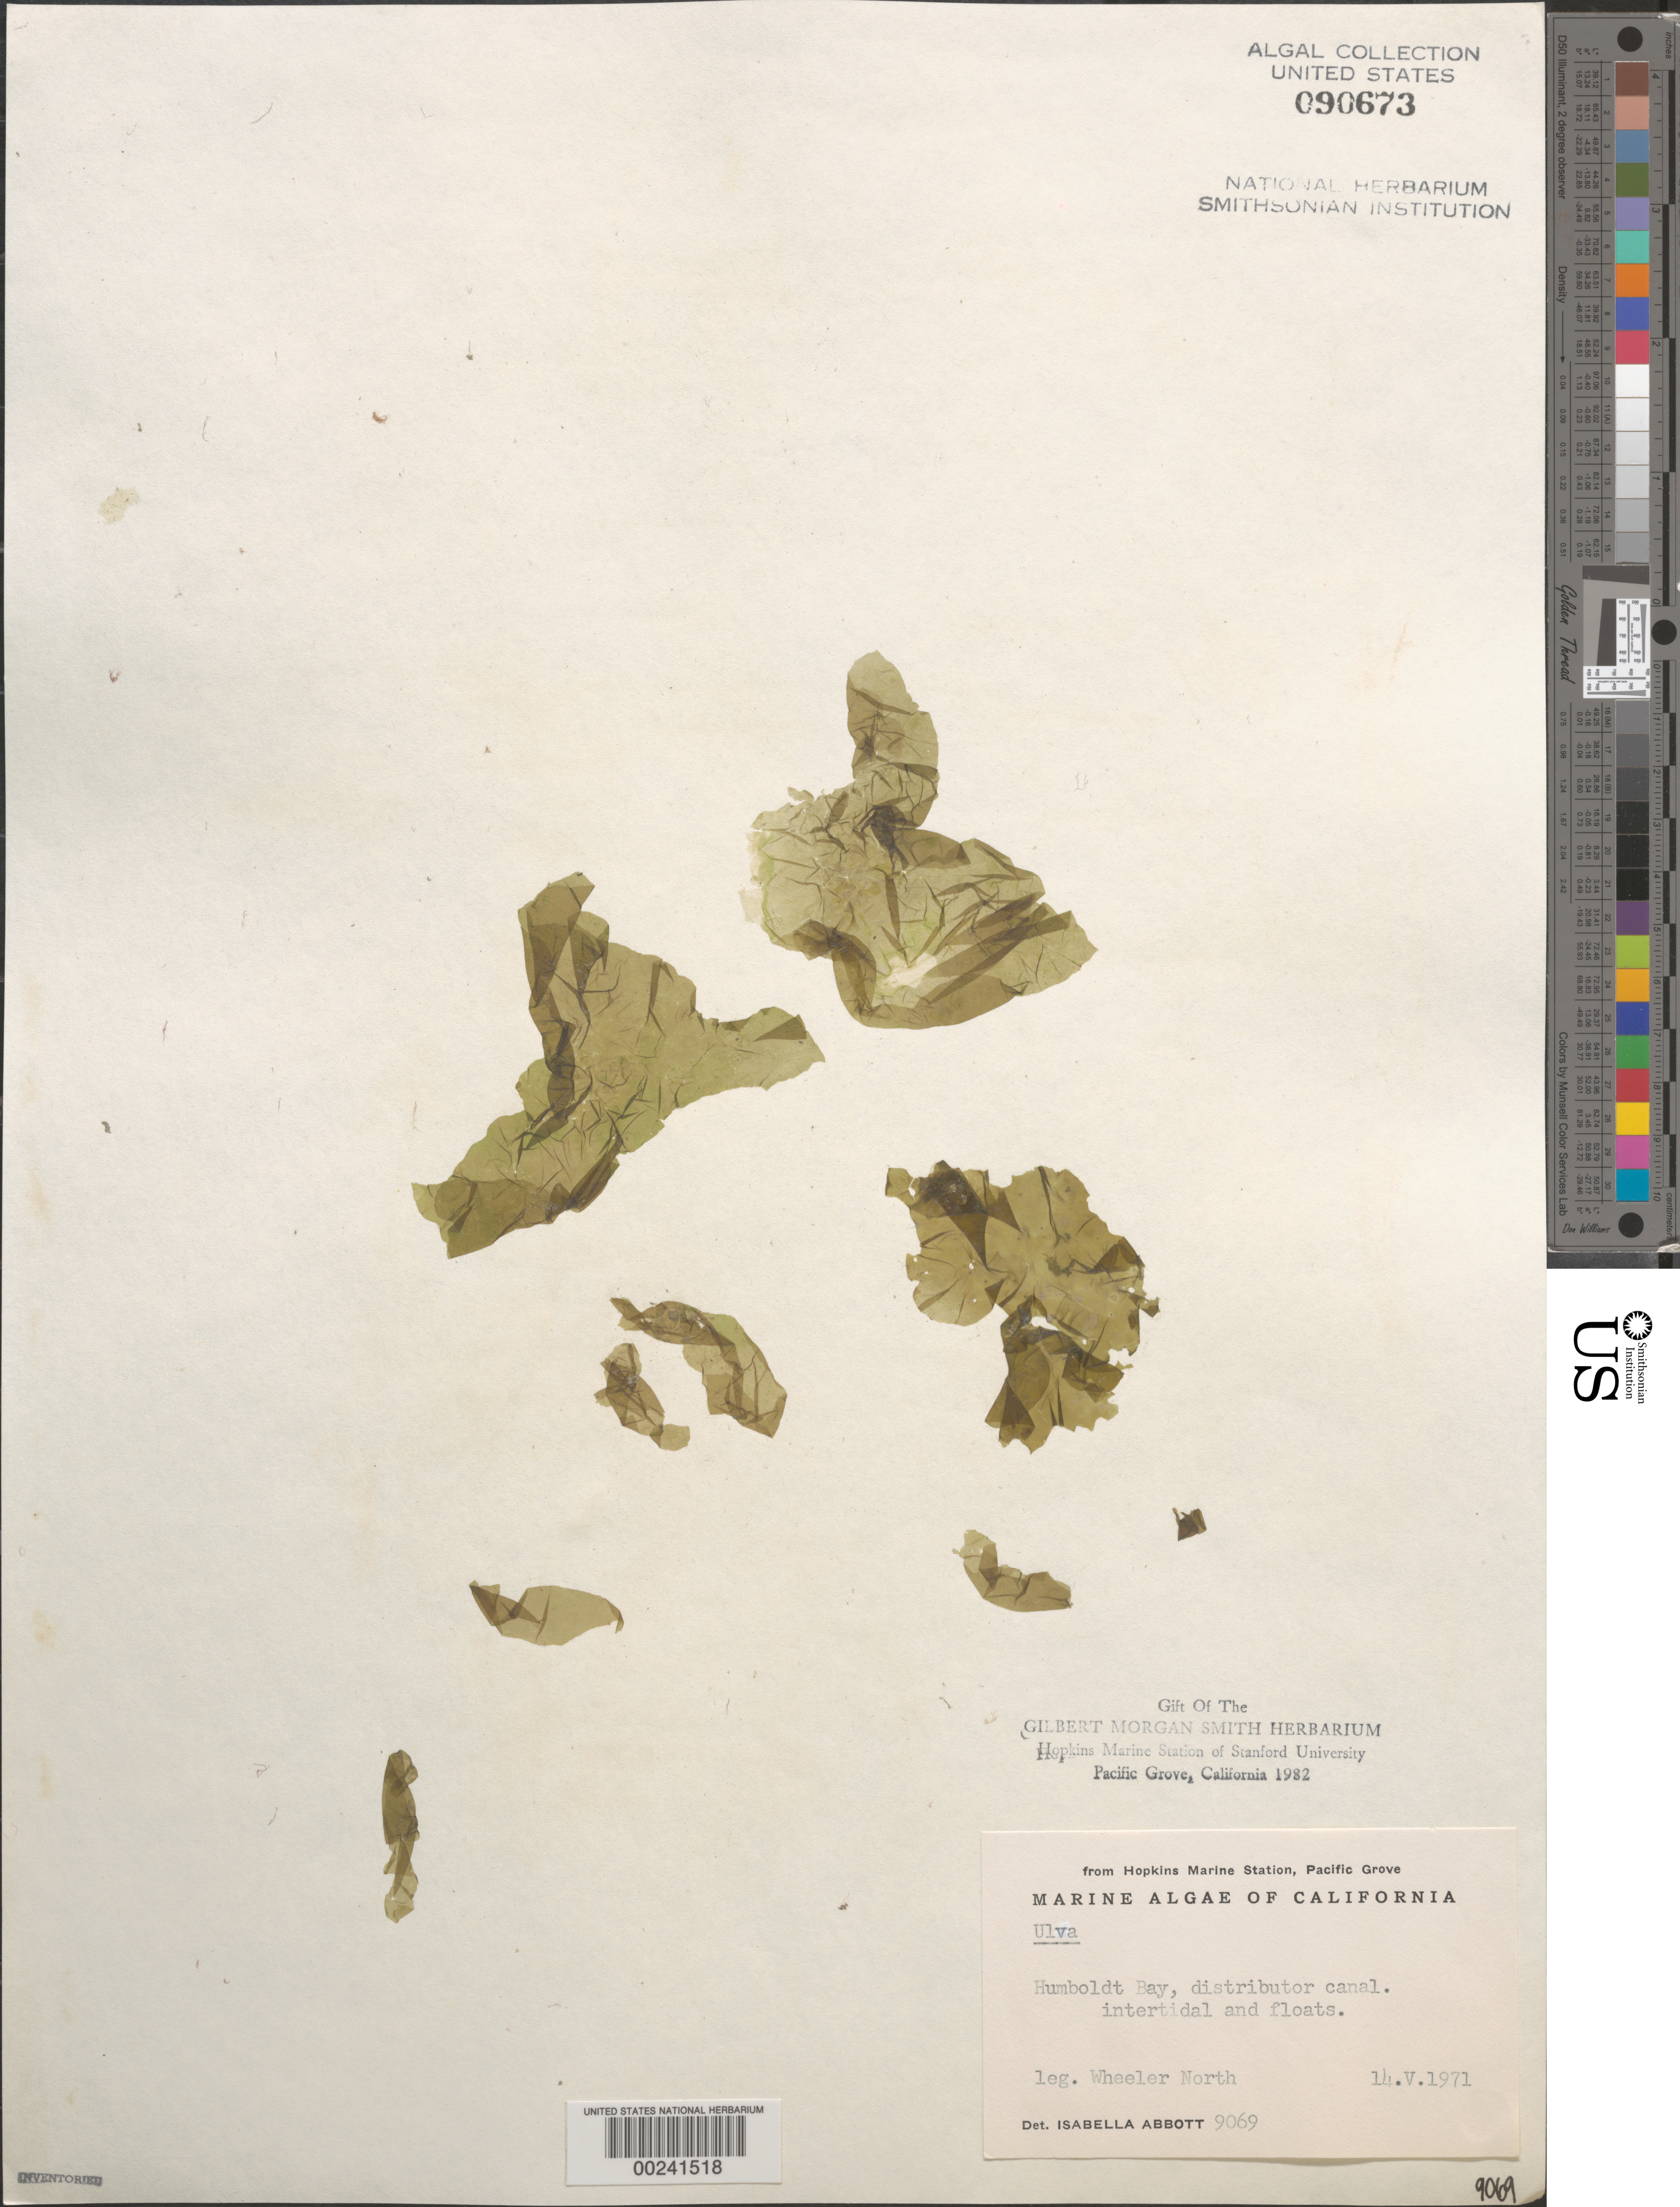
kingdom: Plantae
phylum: Chlorophyta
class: Ulvophyceae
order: Ulvales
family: Ulvaceae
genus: Ulva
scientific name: Ulva sp.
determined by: Abbott, Isabella A.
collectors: W. North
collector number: IAA 9069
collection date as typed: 14 May 1971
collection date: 1971-05-14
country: United States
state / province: California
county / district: Humboldt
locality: Humboldt Bay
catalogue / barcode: US 90673